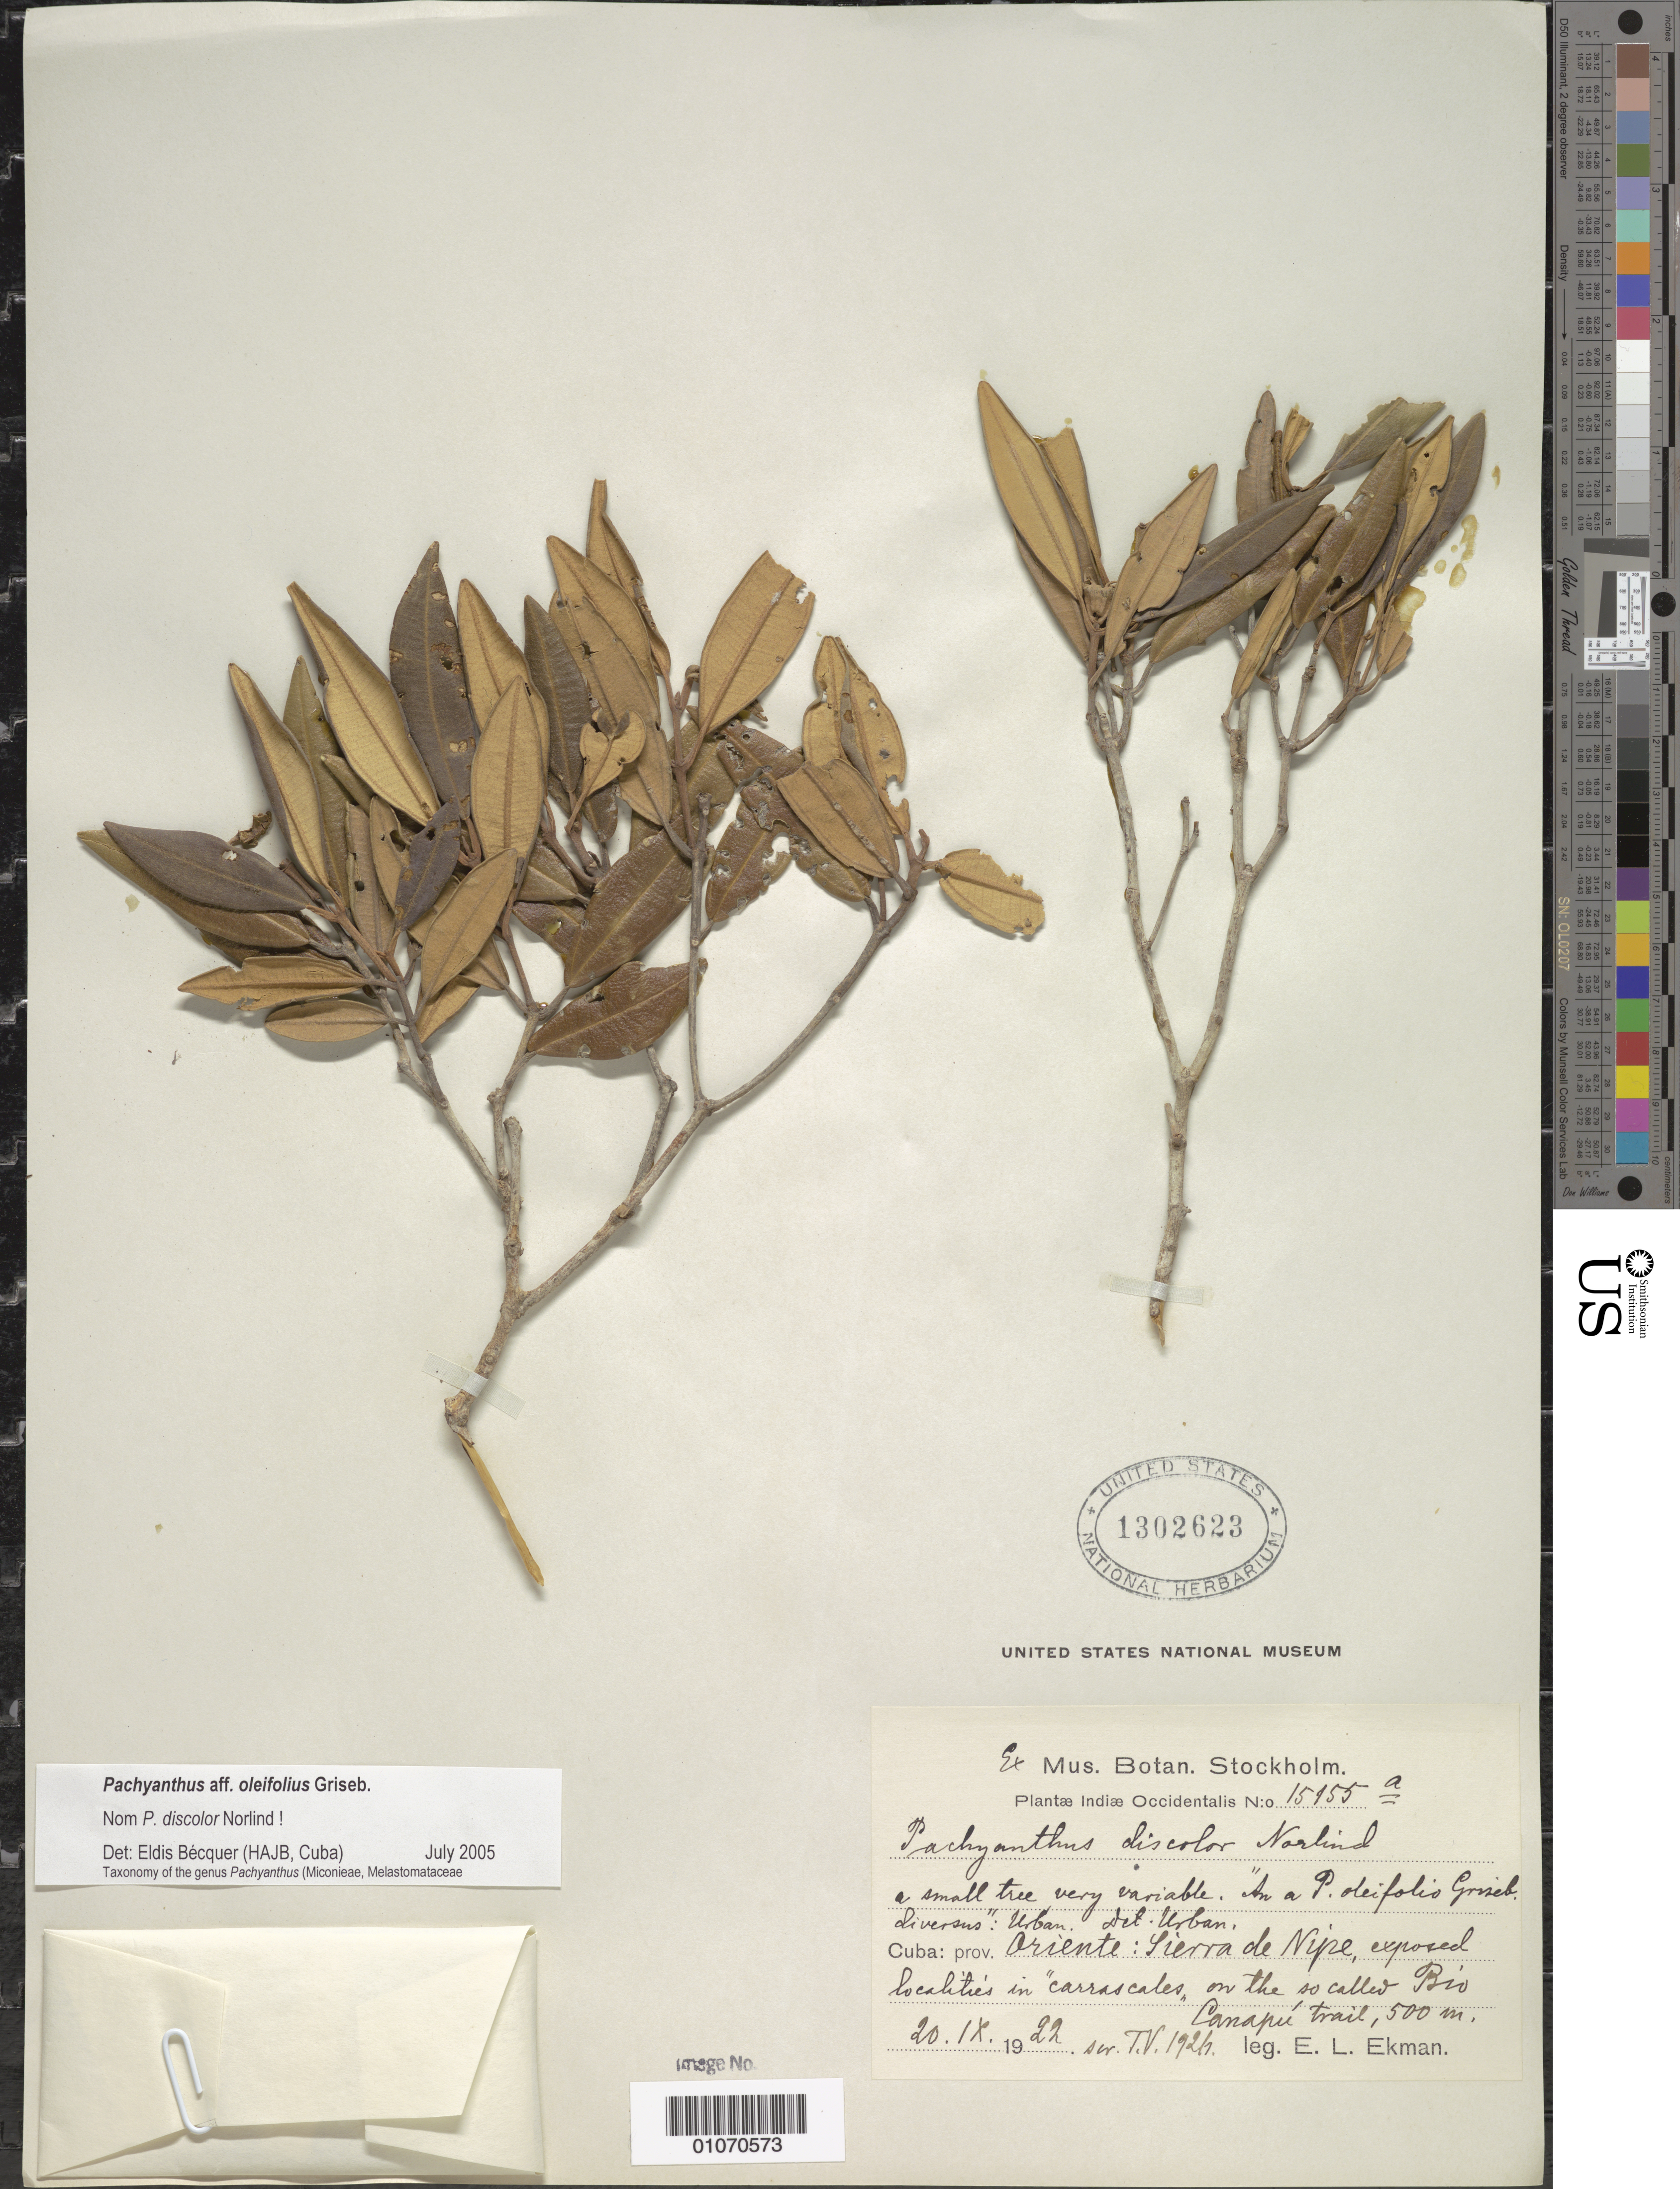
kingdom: Plantae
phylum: Tracheophyta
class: Magnoliopsida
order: Myrtales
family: Melastomataceae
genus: Pachyanthus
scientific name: Pachyanthus oleifolius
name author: Griseb.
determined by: Bécquer Granados, E. R., (HAJB)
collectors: E. L. Ekman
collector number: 15155a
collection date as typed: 20 Sep 1922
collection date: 1922-09-20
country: Cuba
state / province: Holguín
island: Cuba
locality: Sierra de Nipe, Río Camapú trail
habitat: Exposed localities in "carrascales"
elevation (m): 500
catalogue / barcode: US 1302623